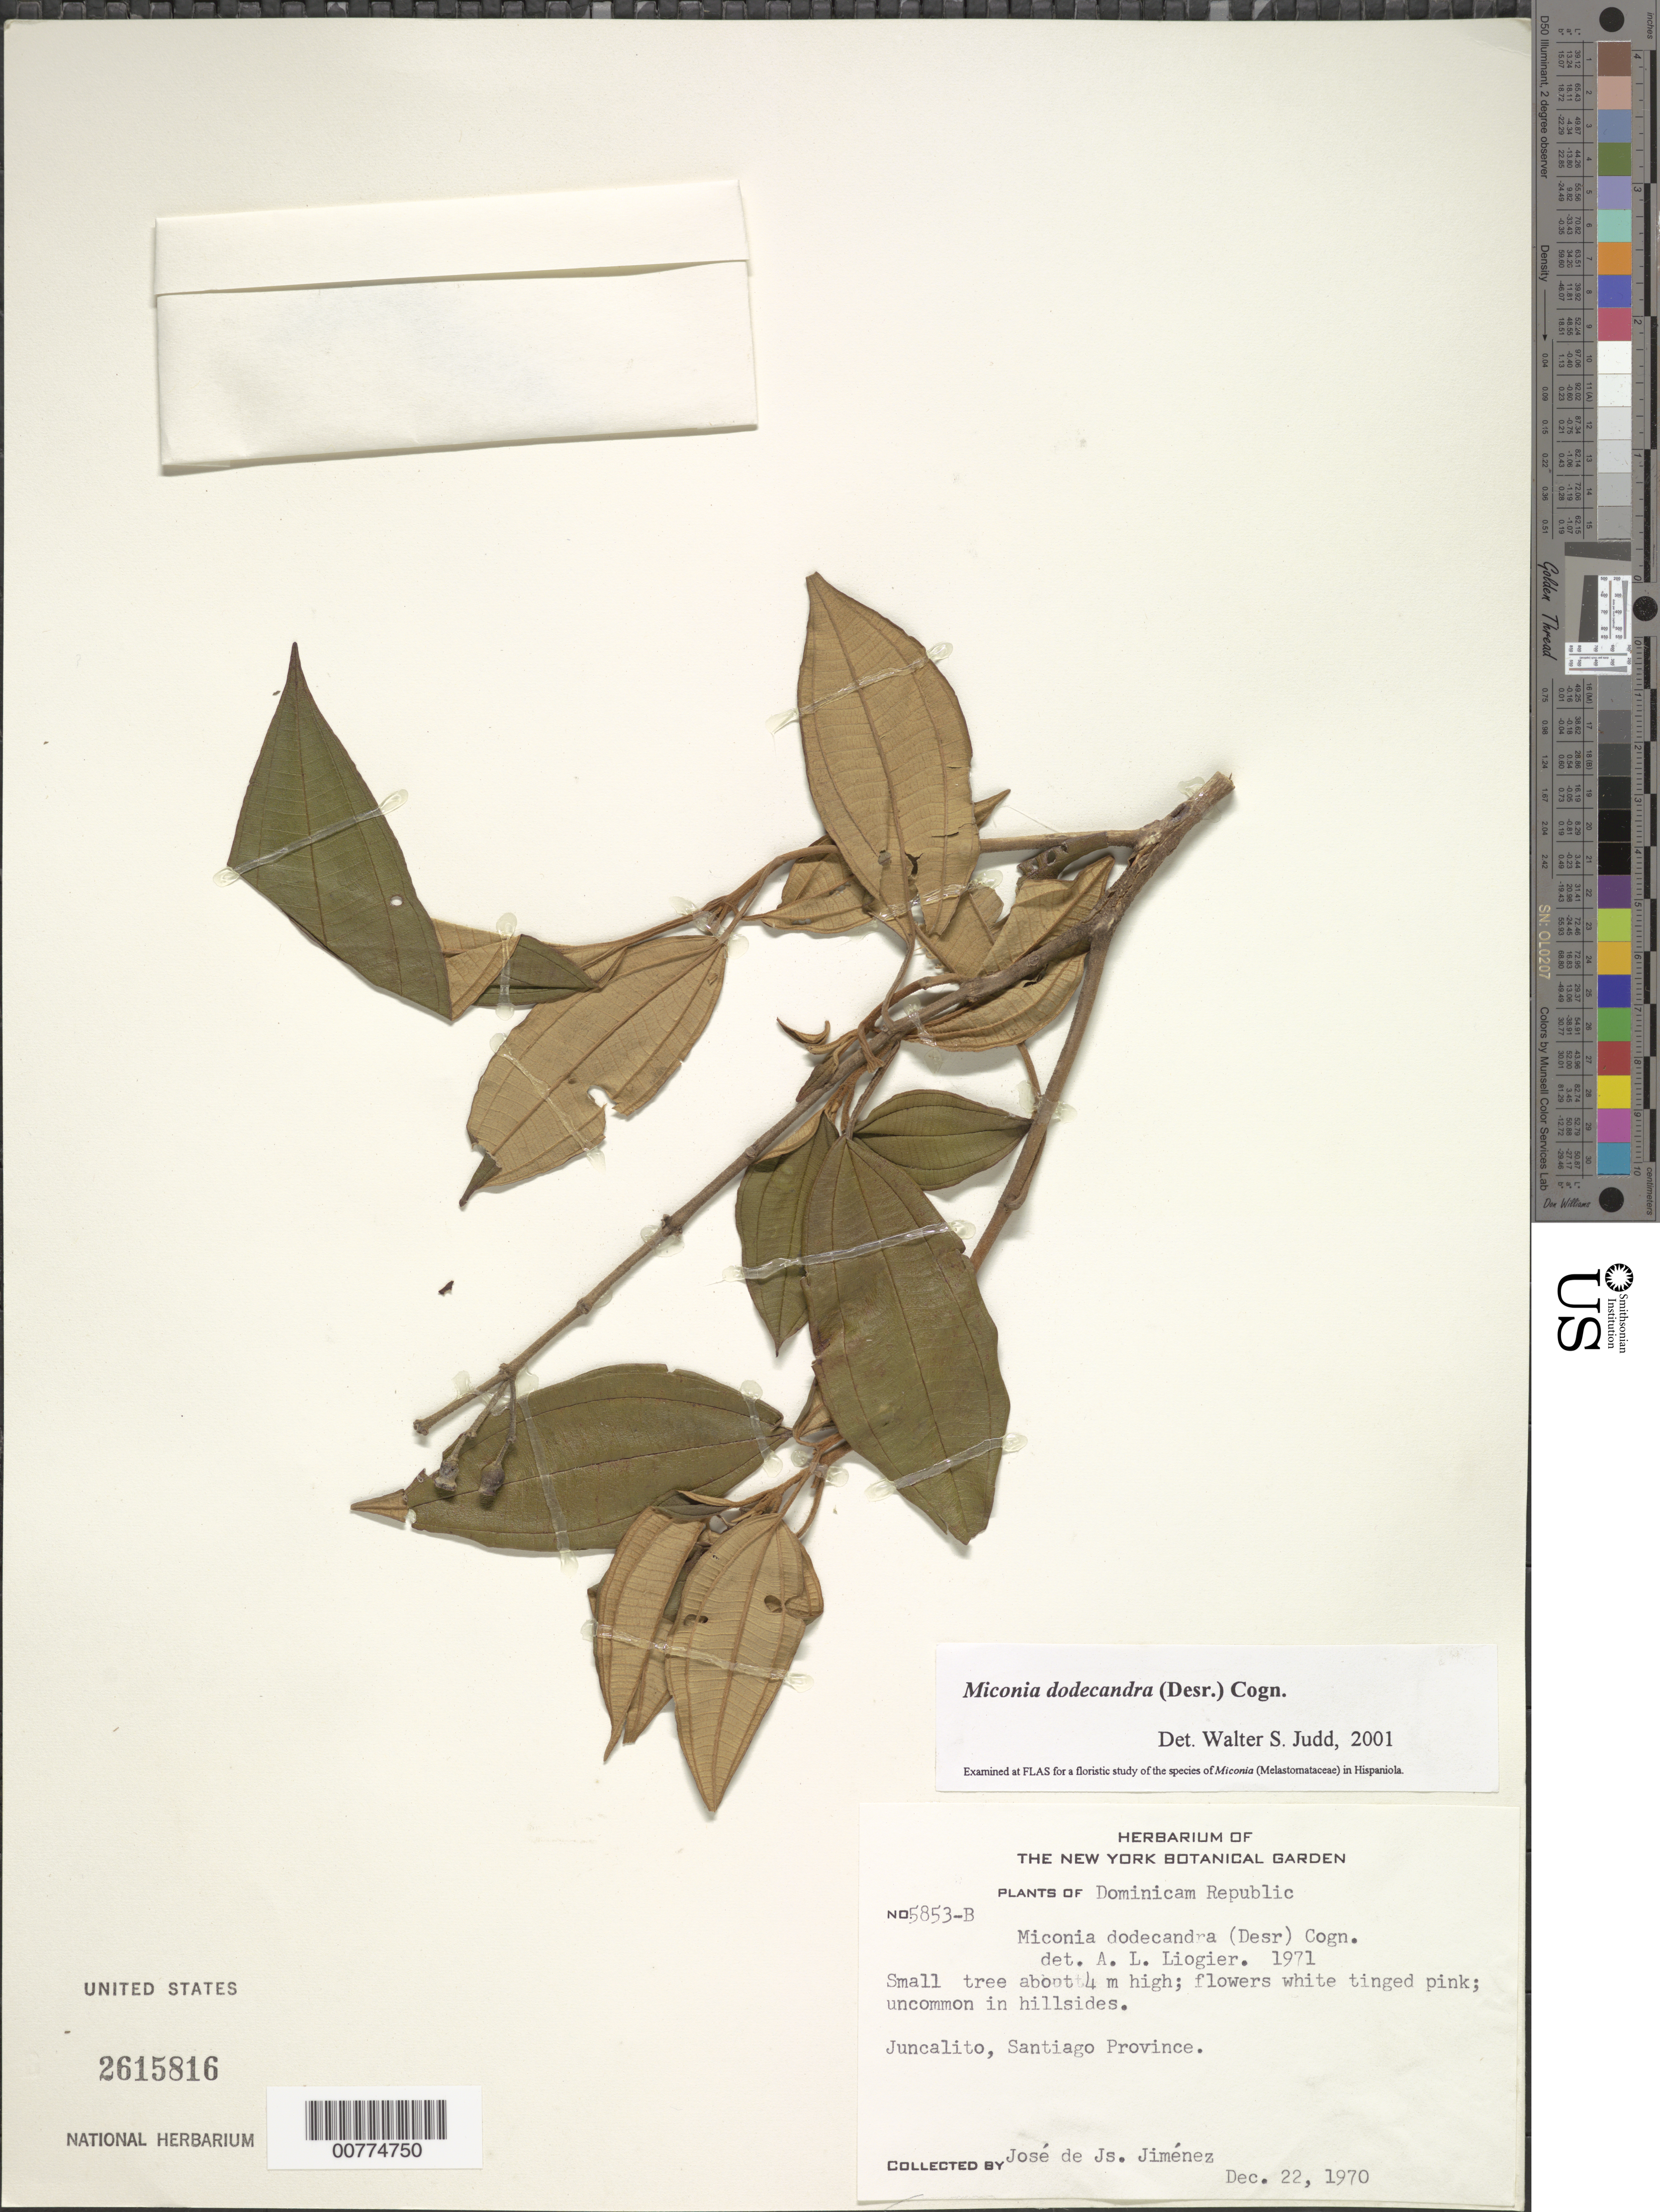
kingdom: Plantae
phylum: Tracheophyta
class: Magnoliopsida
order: Myrtales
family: Melastomataceae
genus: Miconia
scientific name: Miconia dodecandra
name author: Cogn.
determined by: Judd, Walter S.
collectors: J. J. Jiménez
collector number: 5853b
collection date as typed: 22 Dec 1970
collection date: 1970-12-22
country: Dominican Republic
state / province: Santiago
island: Hispaniola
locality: Juncalito.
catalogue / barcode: US 2615816